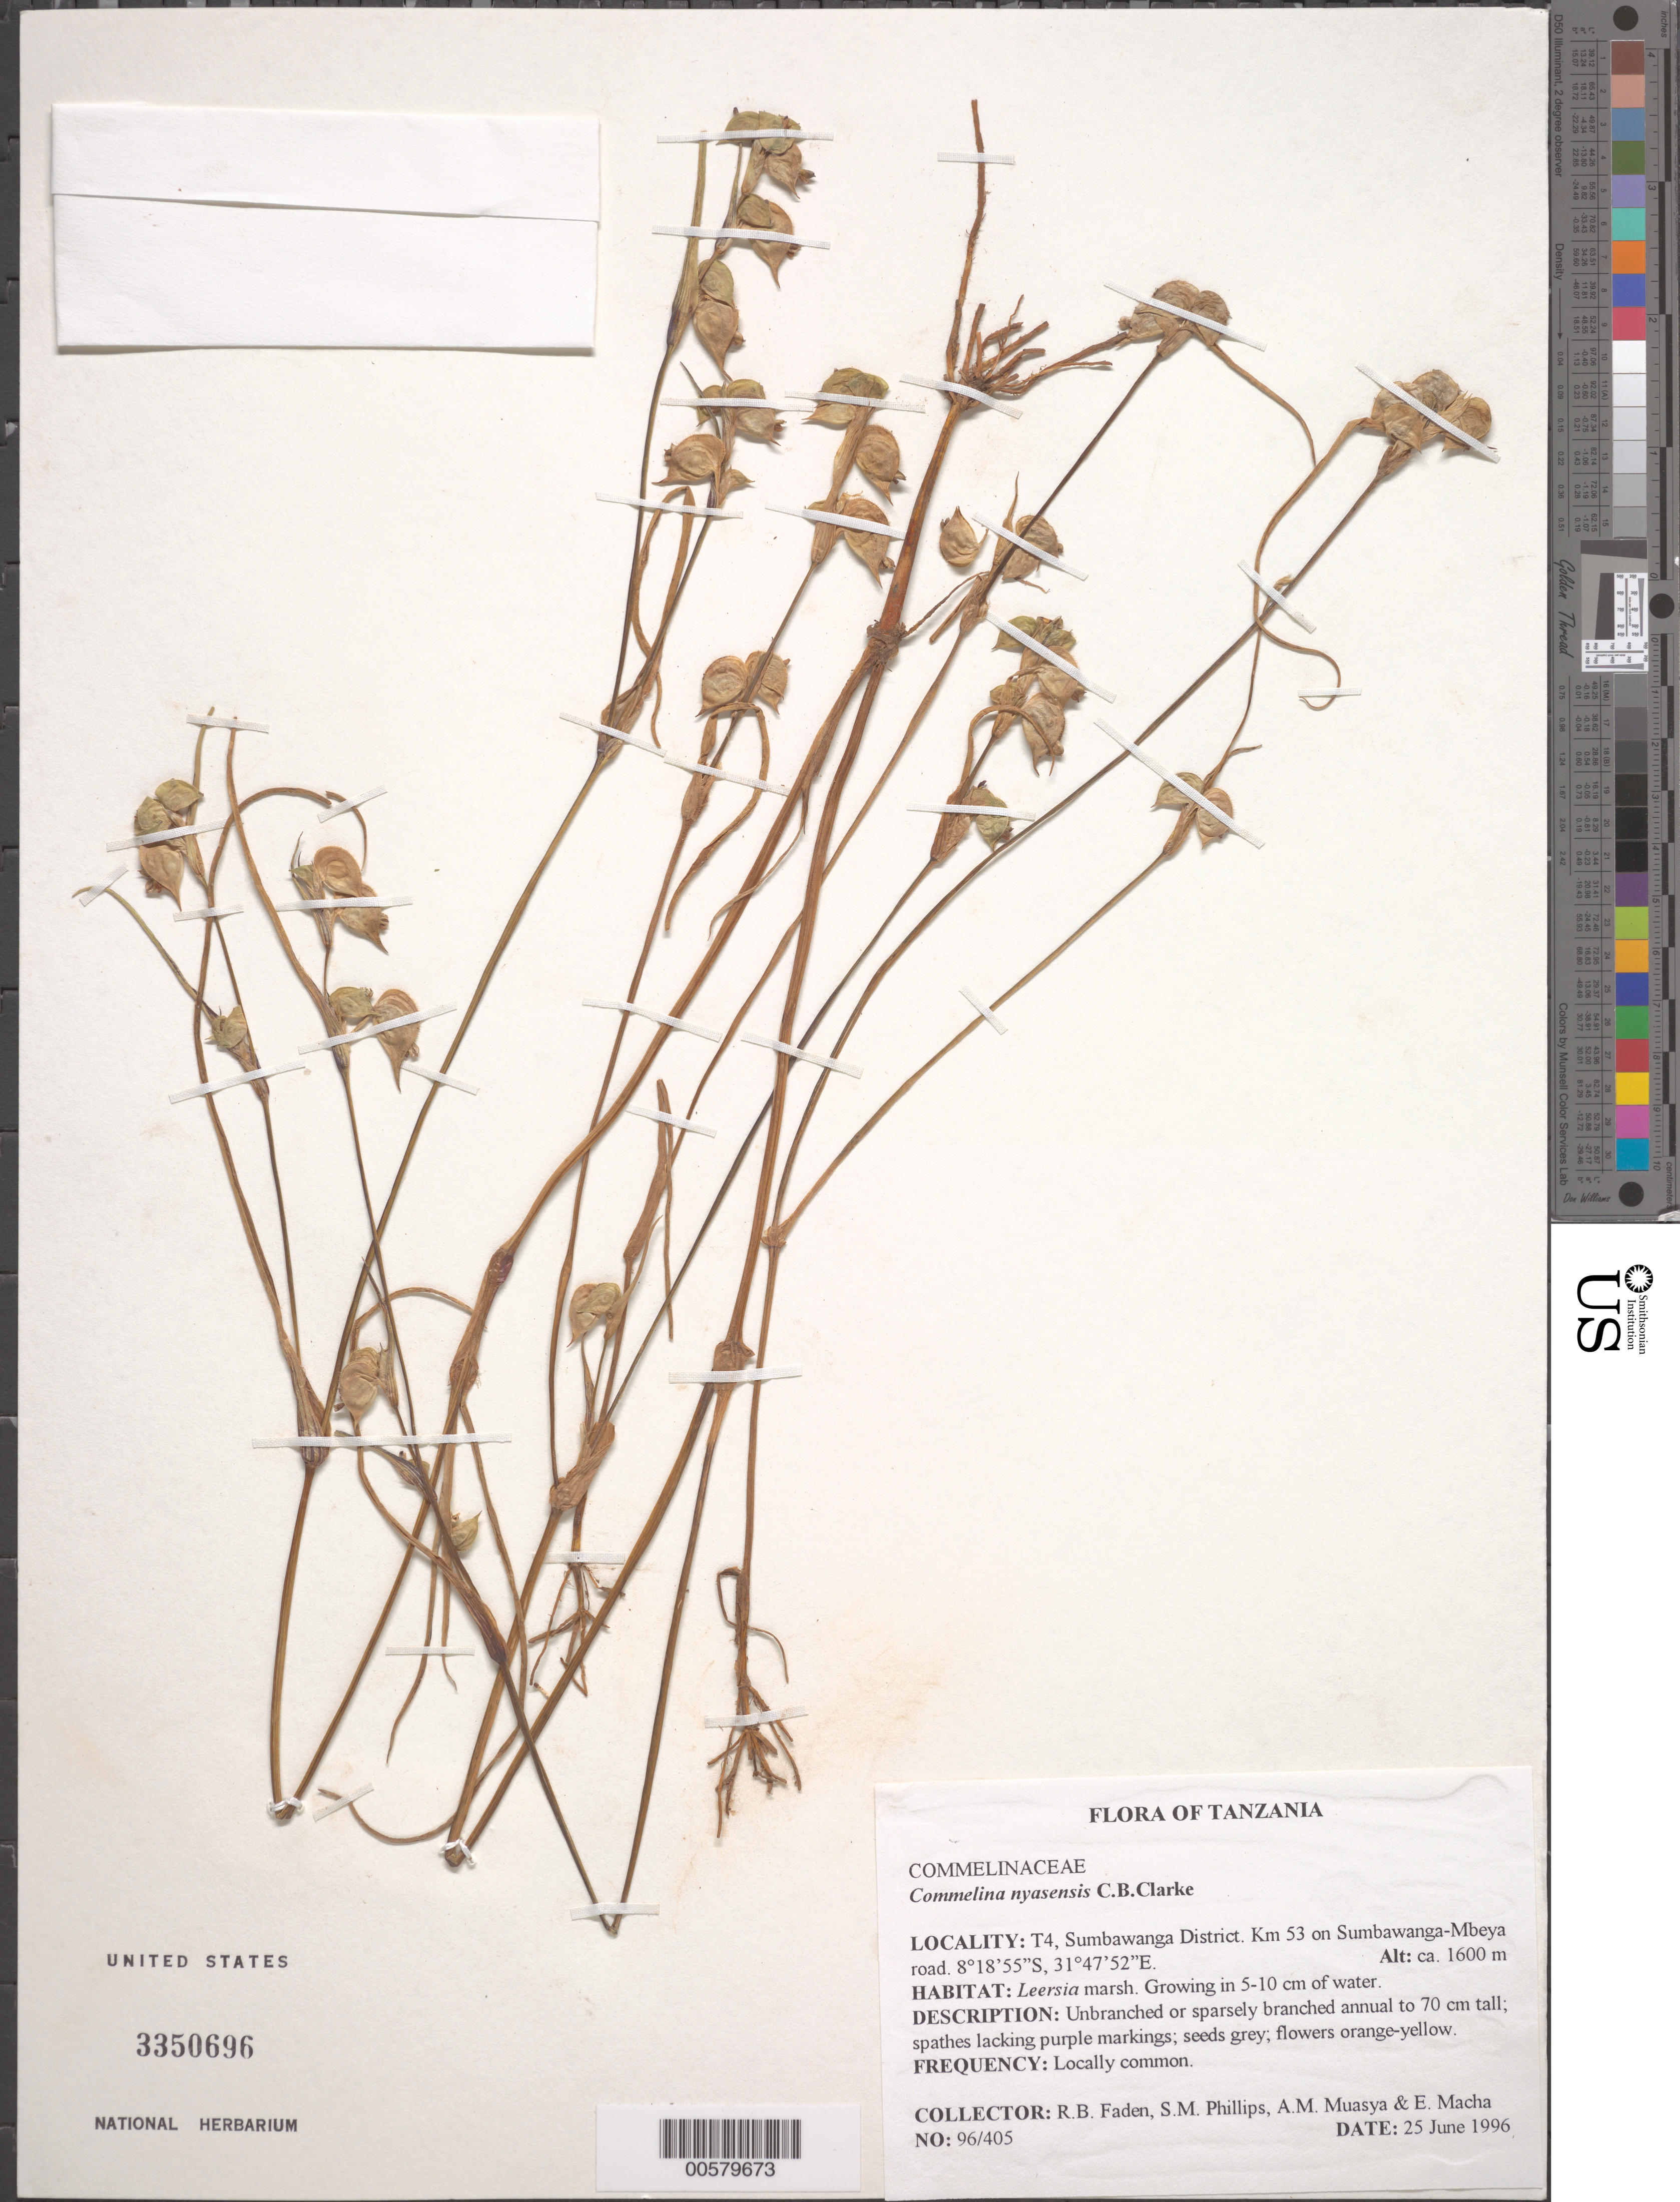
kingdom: Plantae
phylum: Tracheophyta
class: Liliopsida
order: Commelinales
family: Commelinaceae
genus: Commelina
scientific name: Commelina nyasensis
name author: C.B. Clarke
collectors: R. B. Faden, E. Macha, S. M. Phillips & A. Muasya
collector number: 96/405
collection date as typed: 25 Jun 1996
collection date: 1996-06-25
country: Tanzania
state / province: Rukwa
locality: Sumbawanga dist., km 53 on sumbawanga-mbeya rd.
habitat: Leersia marsh, growing in 5-10 cm of water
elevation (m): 1600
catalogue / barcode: US 3350696